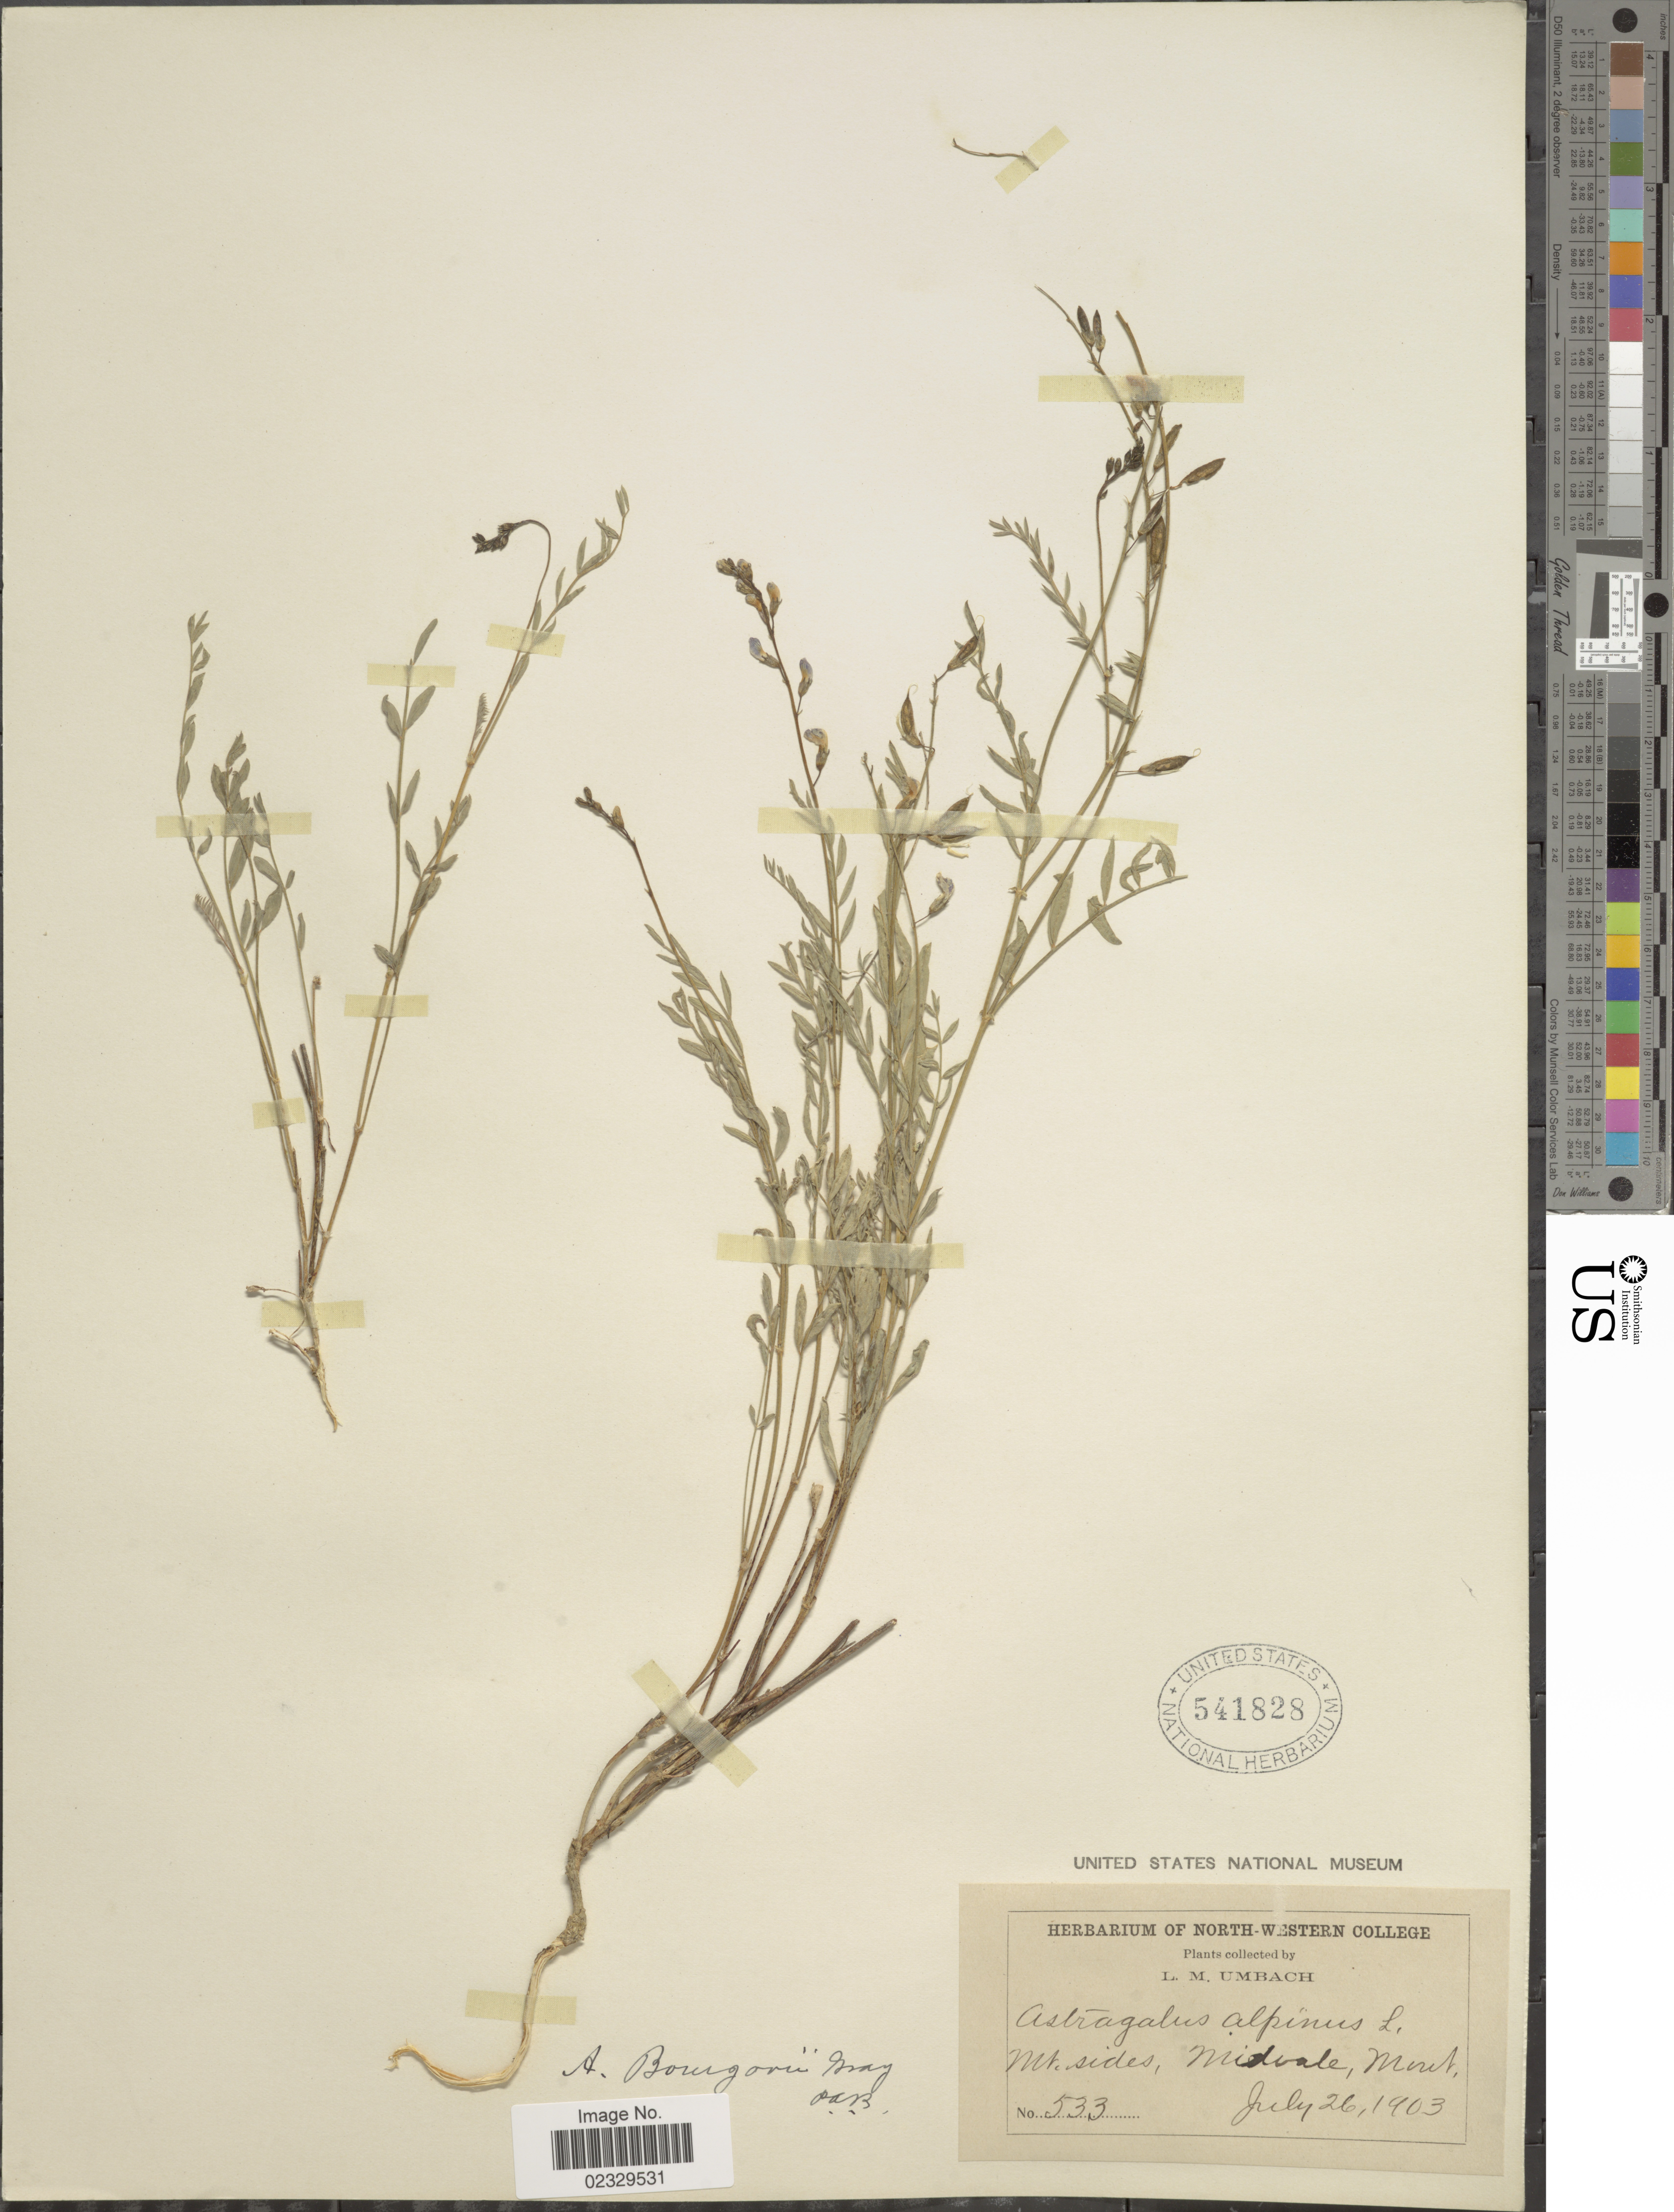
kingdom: Plantae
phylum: Tracheophyta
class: Magnoliopsida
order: Fabales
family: Fabaceae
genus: Astragalus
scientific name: Astragalus bourgovii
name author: A. Gray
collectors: L. M. Umbach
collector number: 533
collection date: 1903-07-26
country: United States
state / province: Montana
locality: Midvale. Mt. sides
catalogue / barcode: US 541828